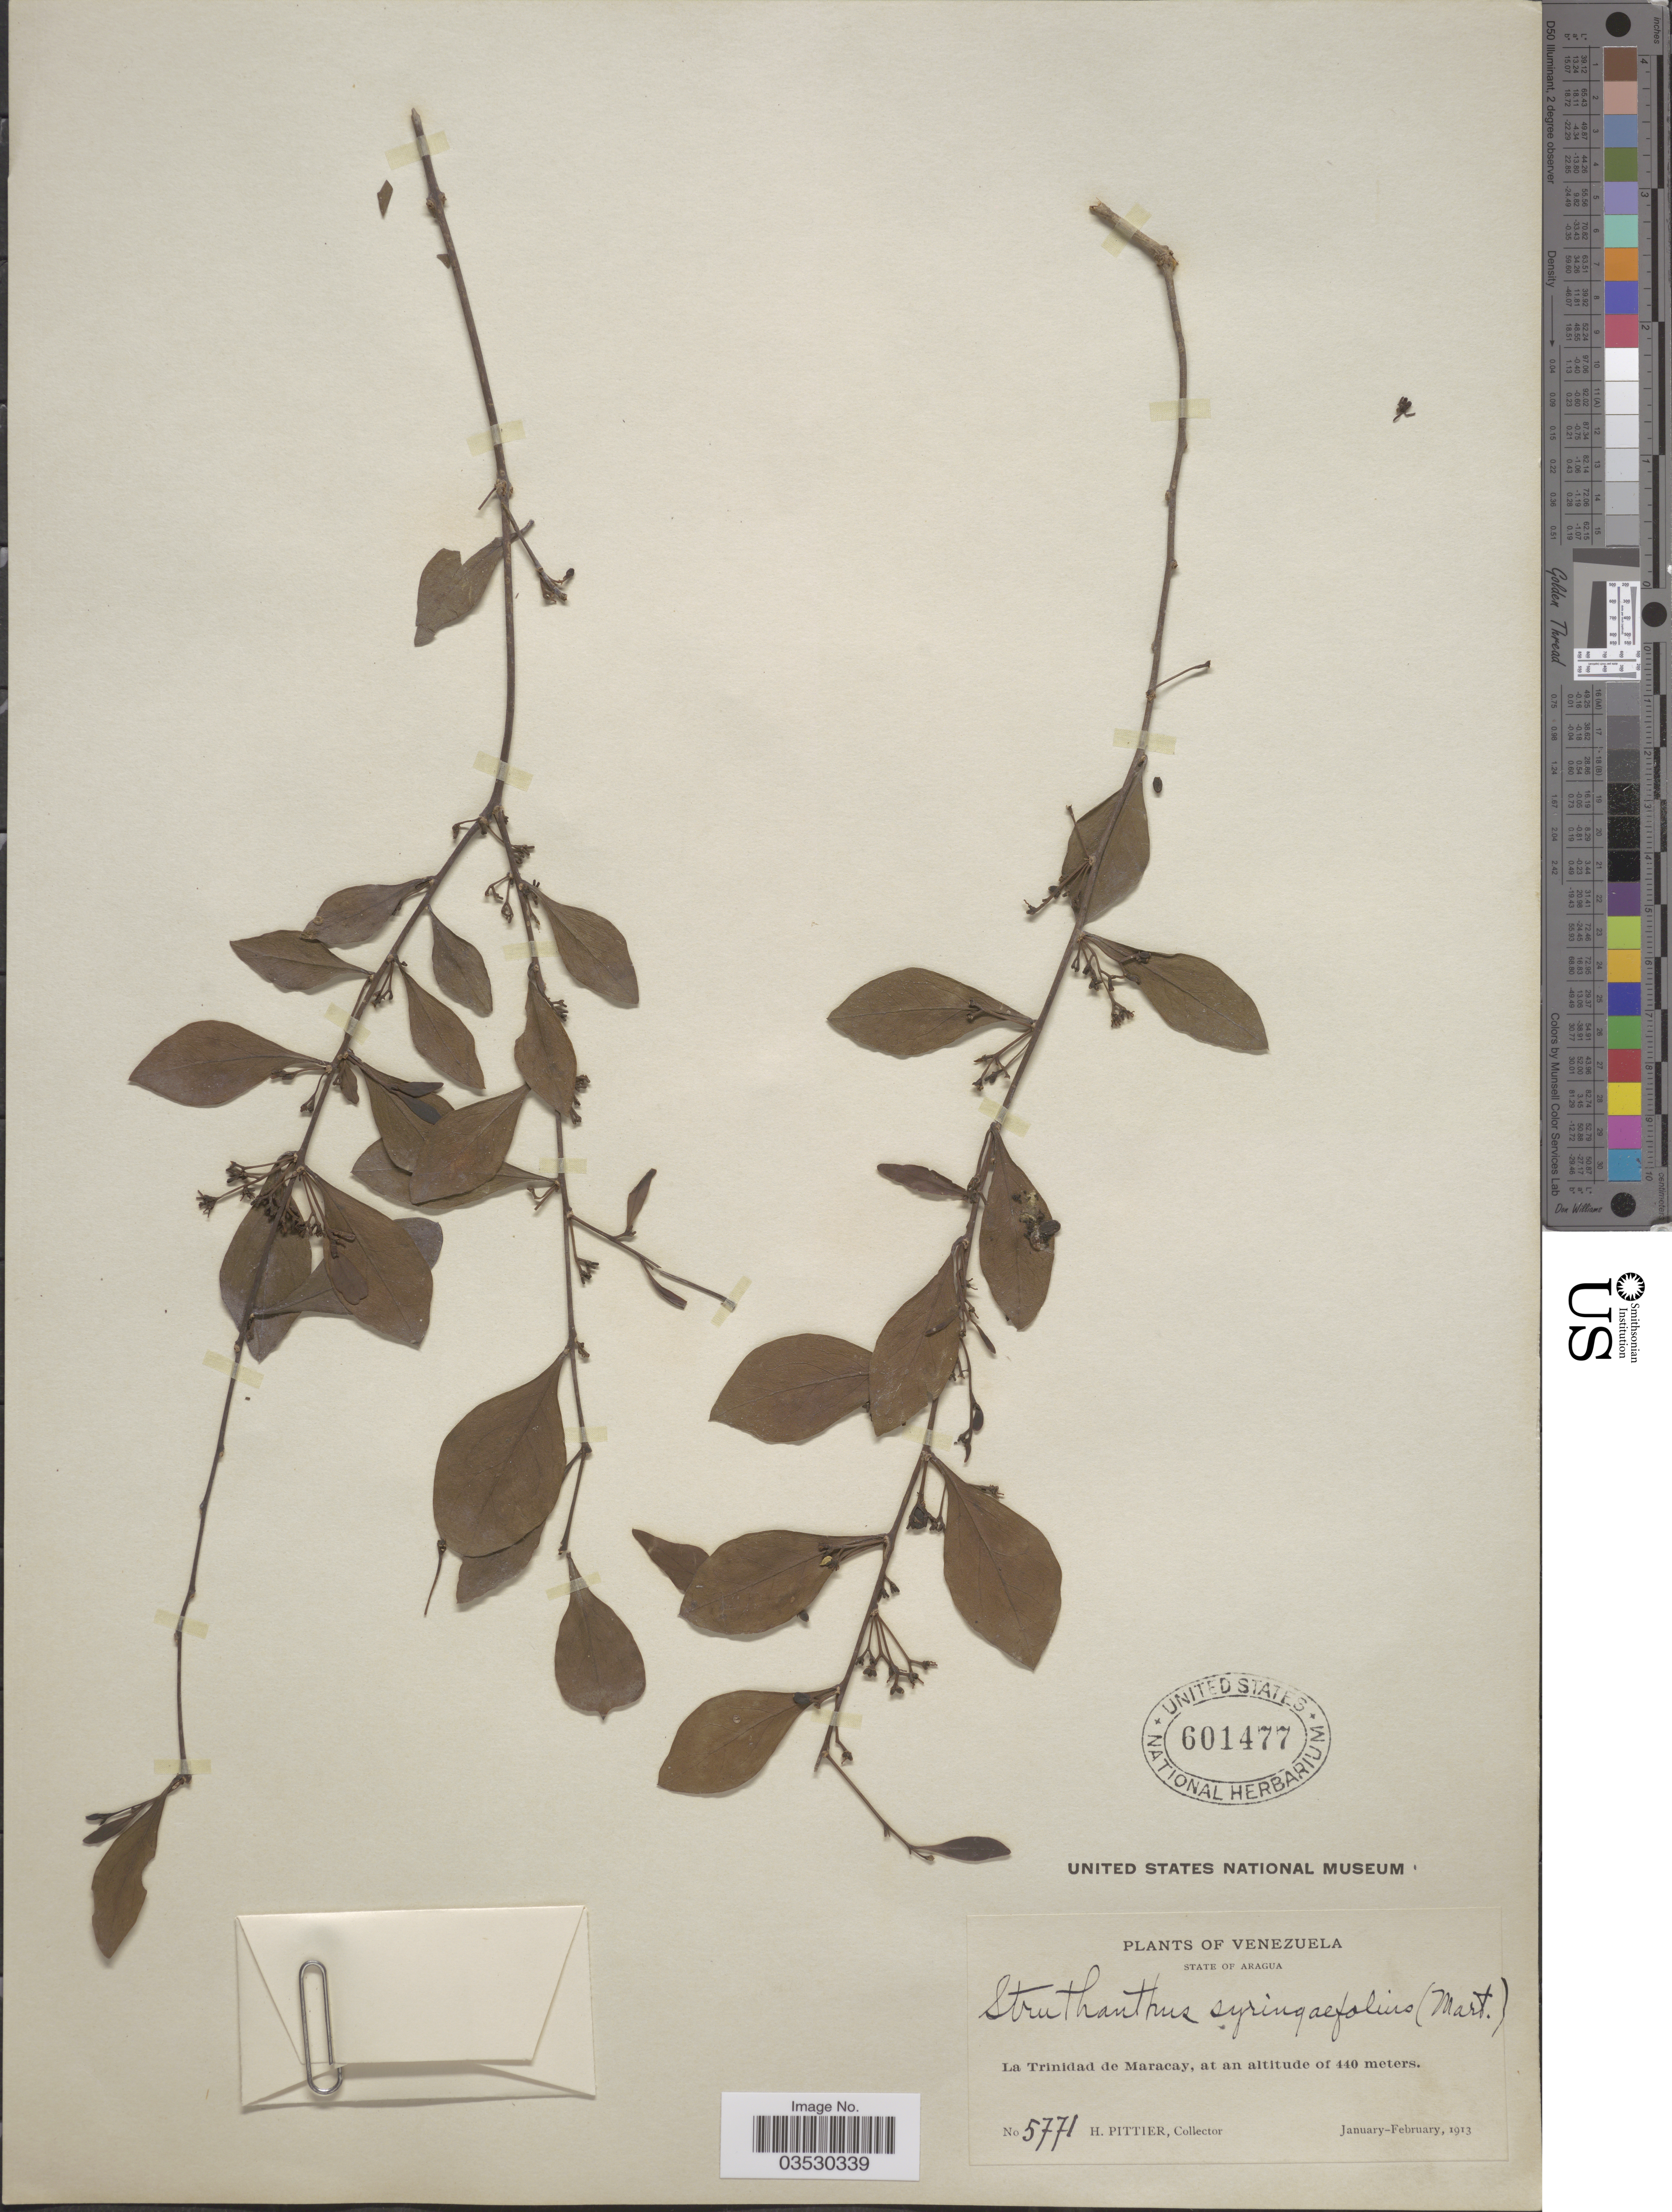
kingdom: Plantae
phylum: Tracheophyta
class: Magnoliopsida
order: Santalales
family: Loranthaceae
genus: Struthanthus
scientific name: Struthanthus dichotrianthus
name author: Eichler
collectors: H. F. Pittier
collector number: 5771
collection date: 1913-01/1913-02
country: Venezuela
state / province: Aragua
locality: La Trinidad de Maracay.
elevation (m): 440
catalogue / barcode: US 601477